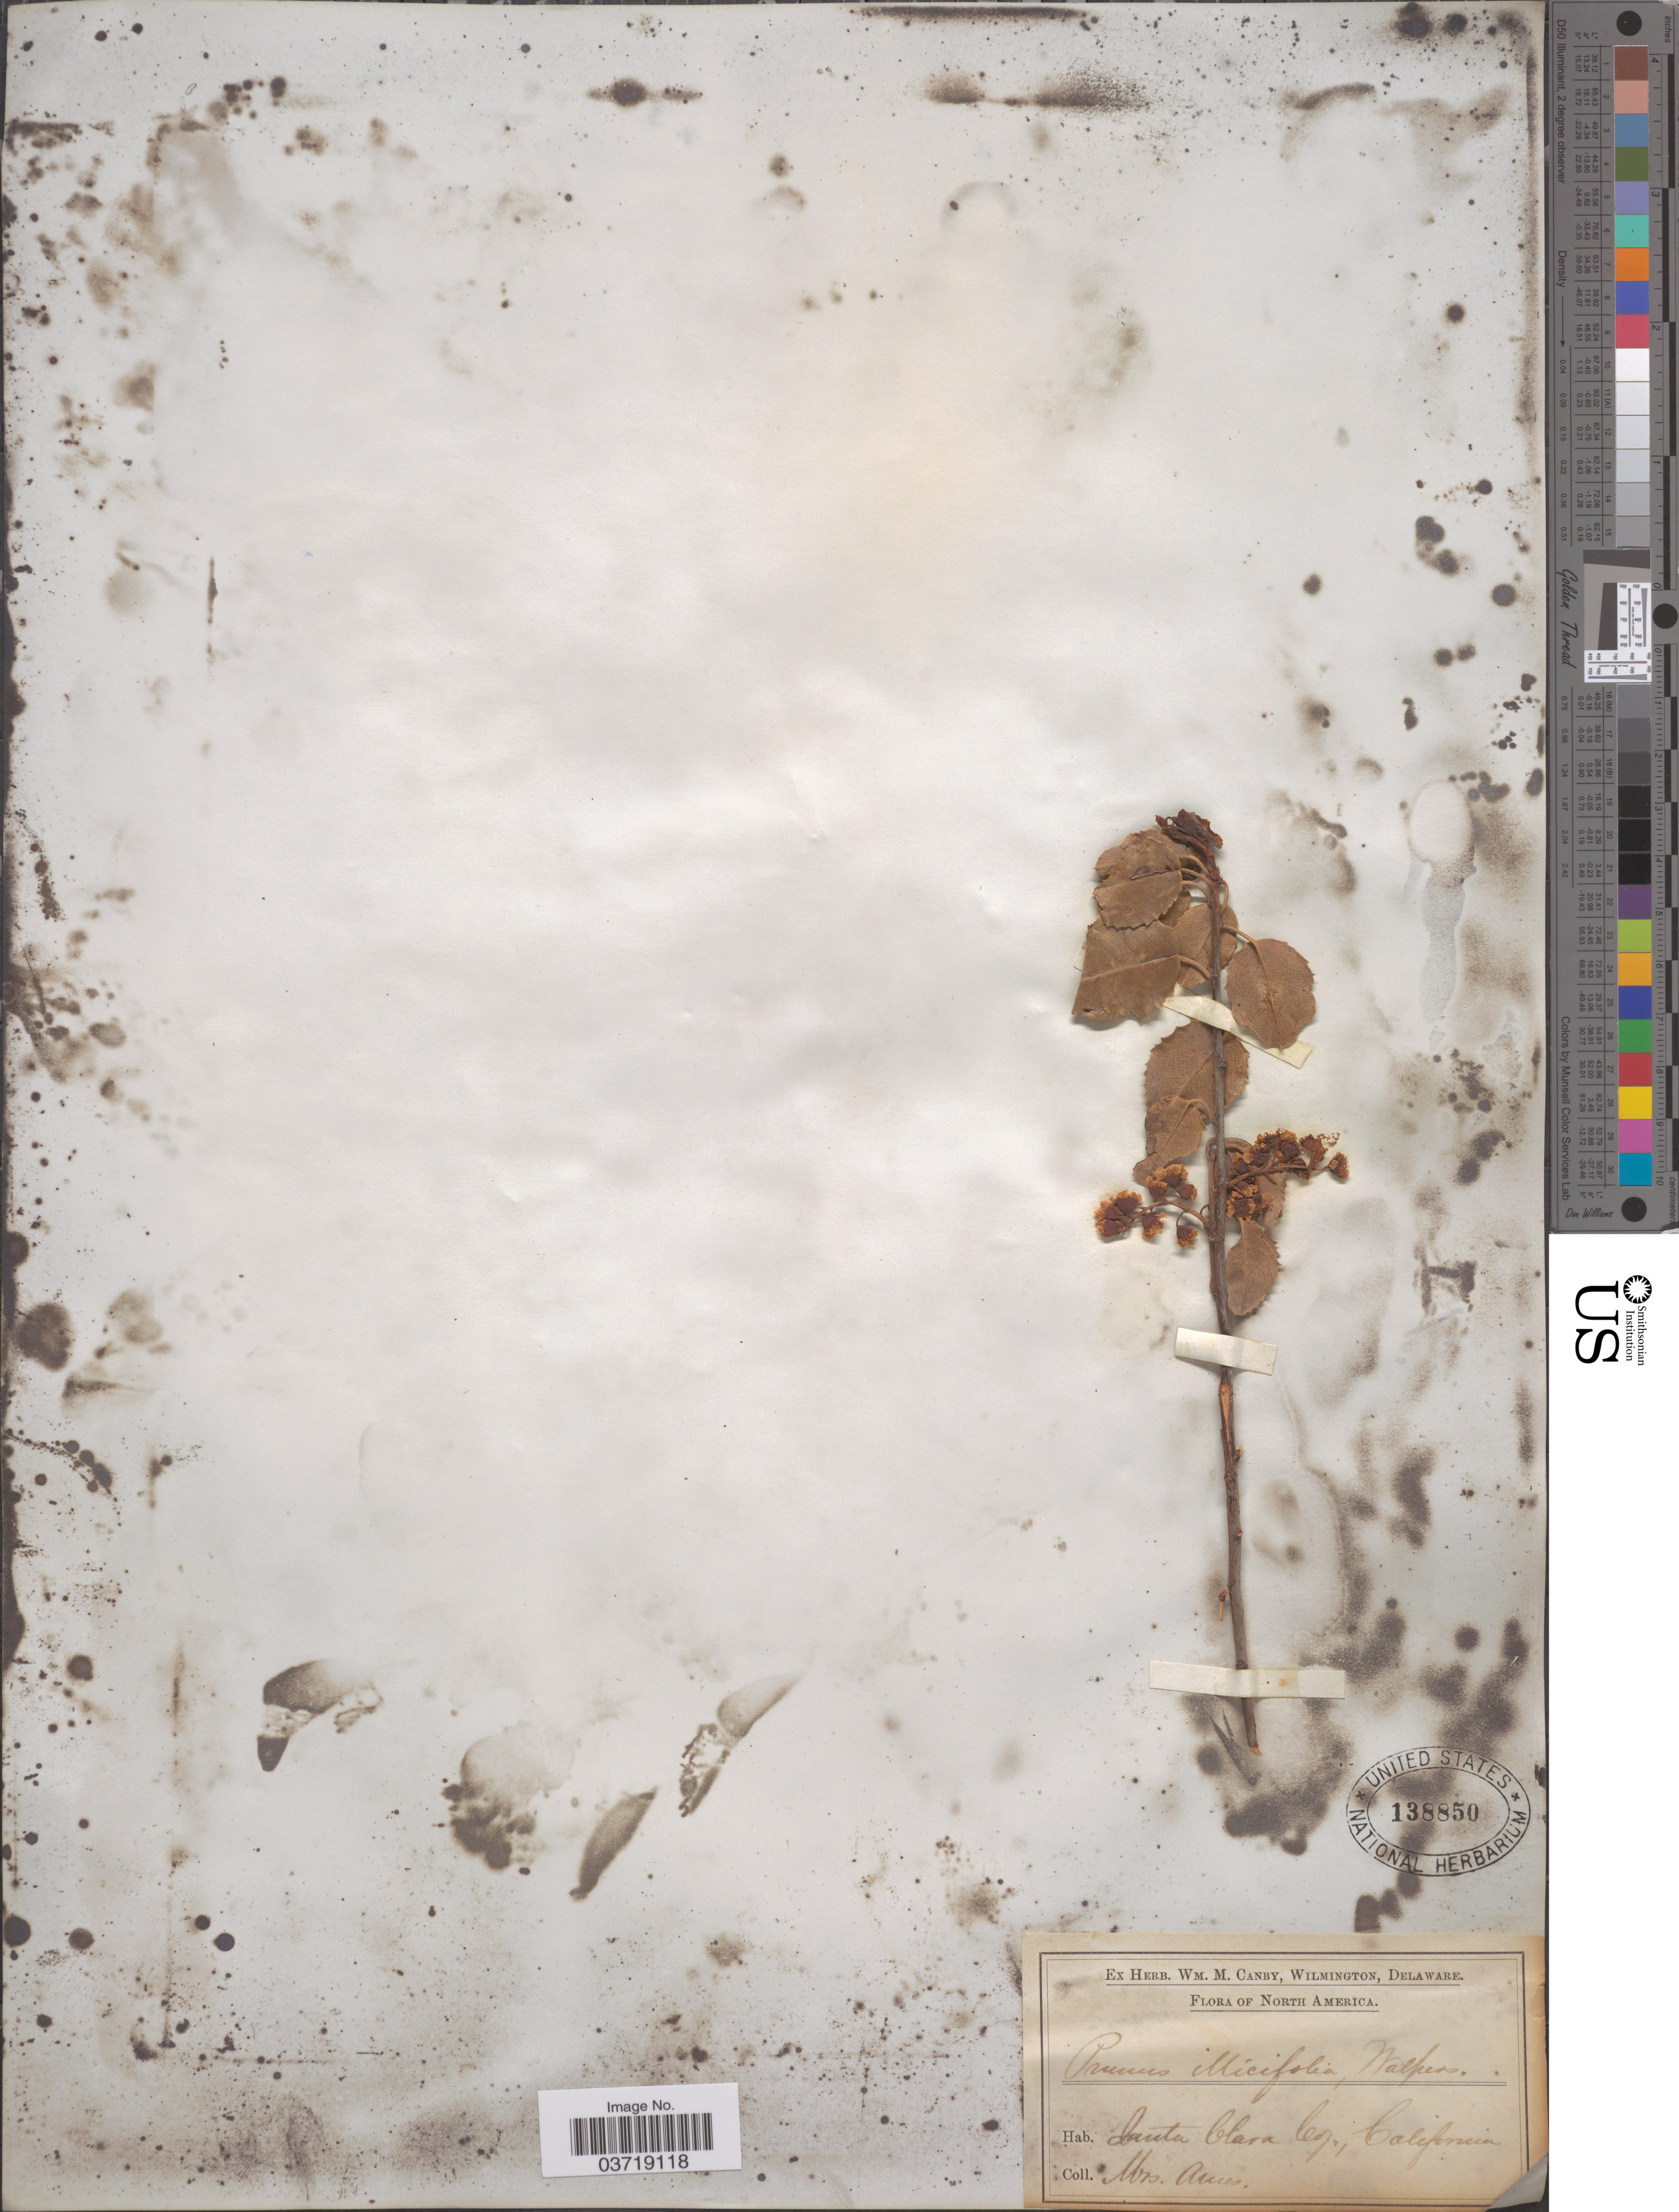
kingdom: Plantae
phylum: Tracheophyta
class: Magnoliopsida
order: Rosales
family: Rosaceae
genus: Prunus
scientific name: Prunus ilicifolia var. ilicifolia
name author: (Nutt. ex Hook. & Arn.) D. Dietr.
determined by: Strong, Mark T., (BOT), Smithsonian Institution - National Museum of Natural History (UNITED STATES)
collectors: -- Ames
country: United States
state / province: California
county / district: Santa Clara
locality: Santa Clara Co.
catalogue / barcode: US 138850